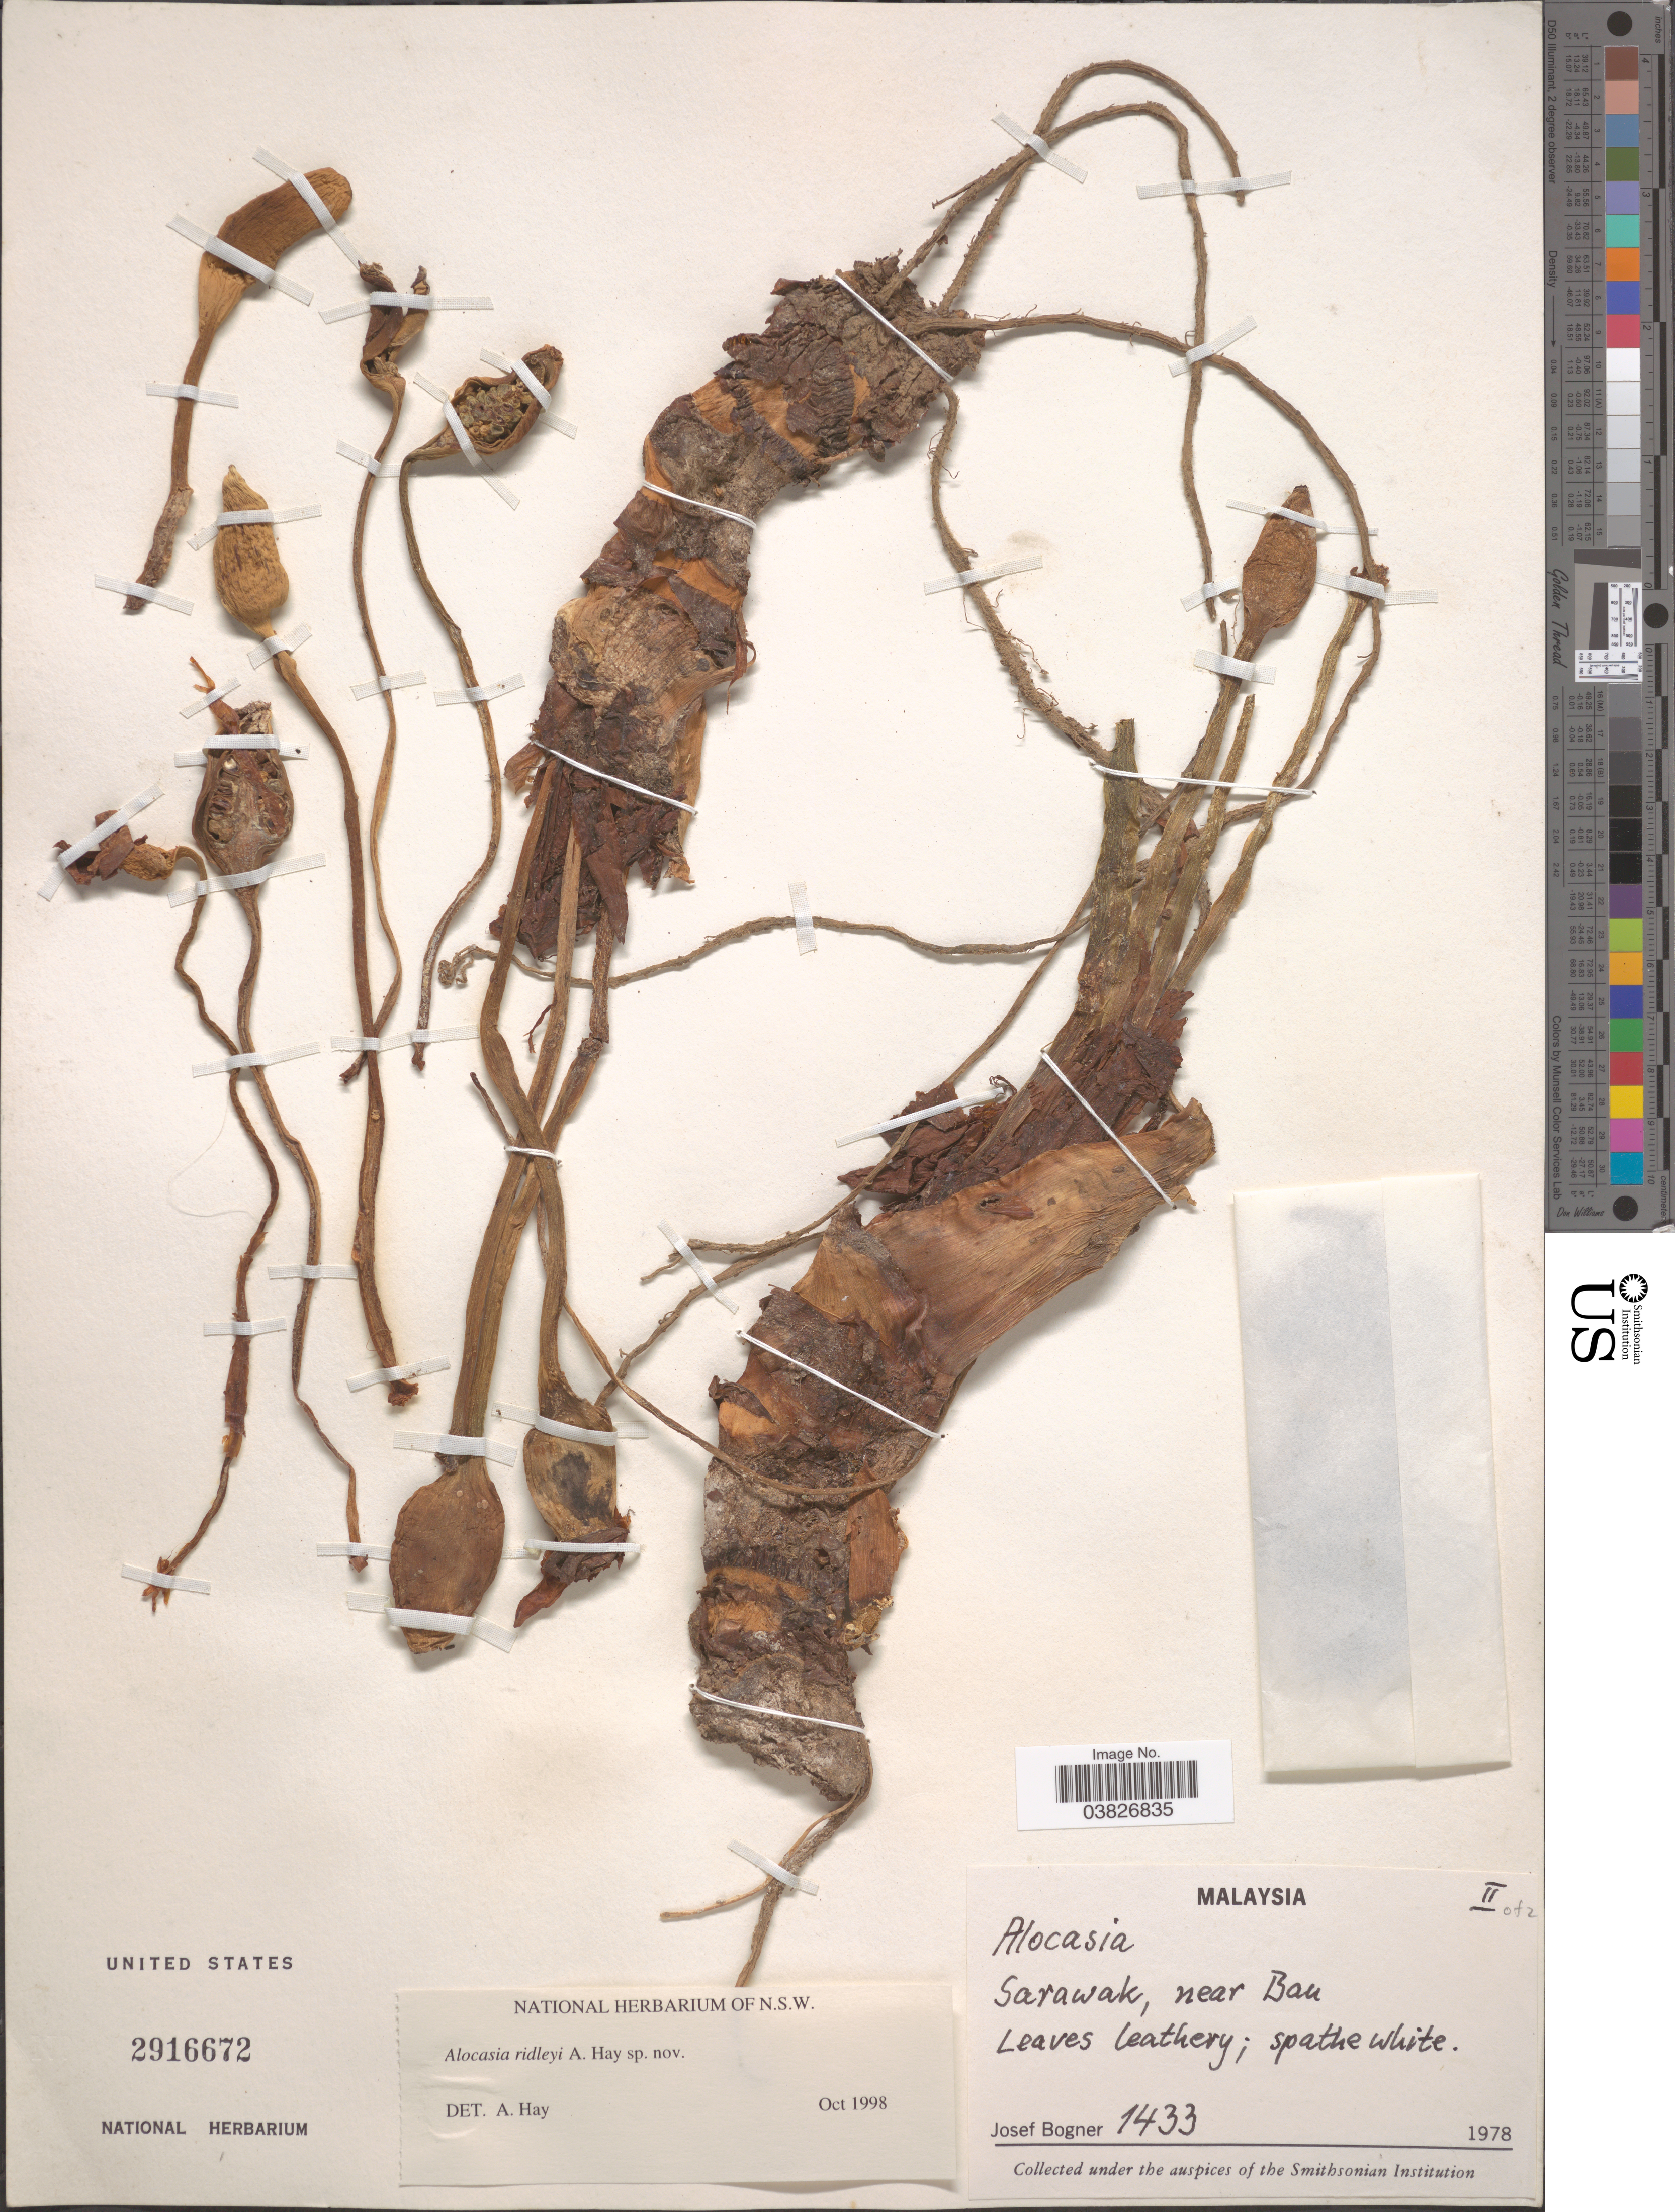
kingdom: Plantae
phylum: Tracheophyta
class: Liliopsida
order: Alismatales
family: Araceae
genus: Alocasia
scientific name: Alocasia ridleyi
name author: A. Hay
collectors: J. Bogner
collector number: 1433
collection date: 1978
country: Malaysia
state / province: Sarawak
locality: Near Bau.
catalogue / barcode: US 2916672